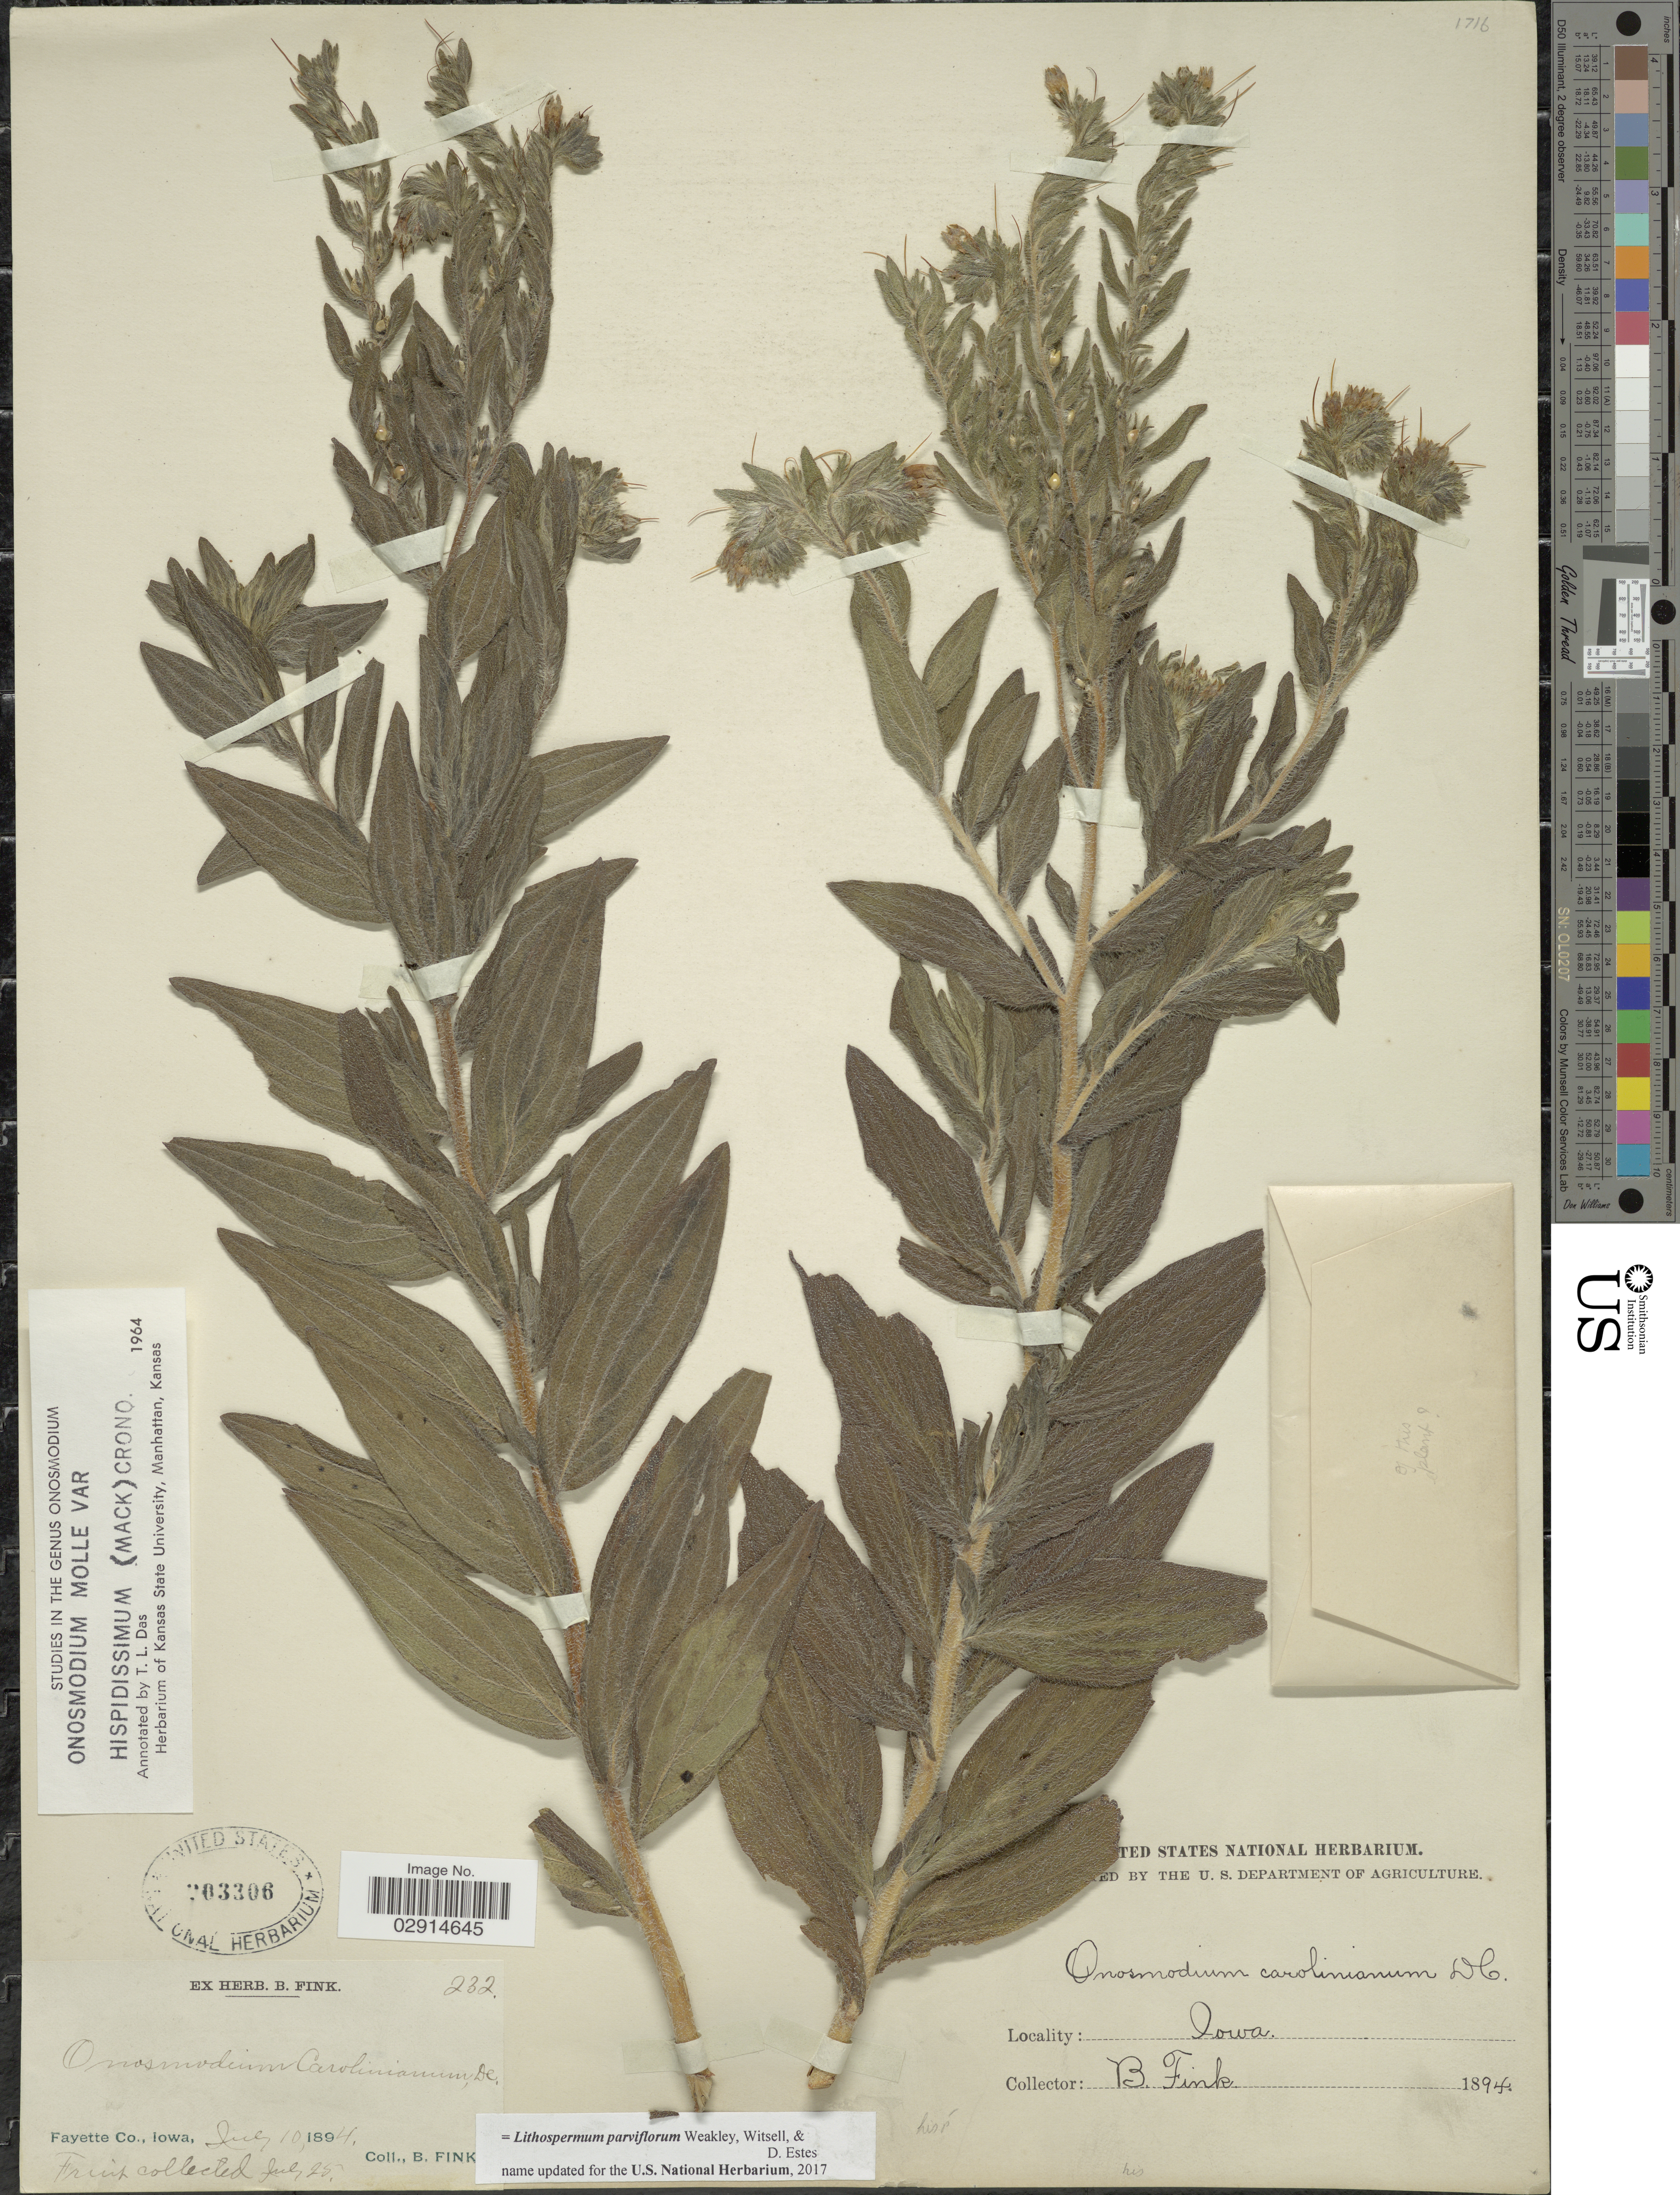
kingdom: Plantae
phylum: Tracheophyta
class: Magnoliopsida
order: Boraginales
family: Boraginaceae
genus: Lithospermum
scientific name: Lithospermum parviflorum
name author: Weakley et al.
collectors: B. Fink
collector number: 232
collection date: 1894-07-10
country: United States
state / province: Iowa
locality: Fayette Co.